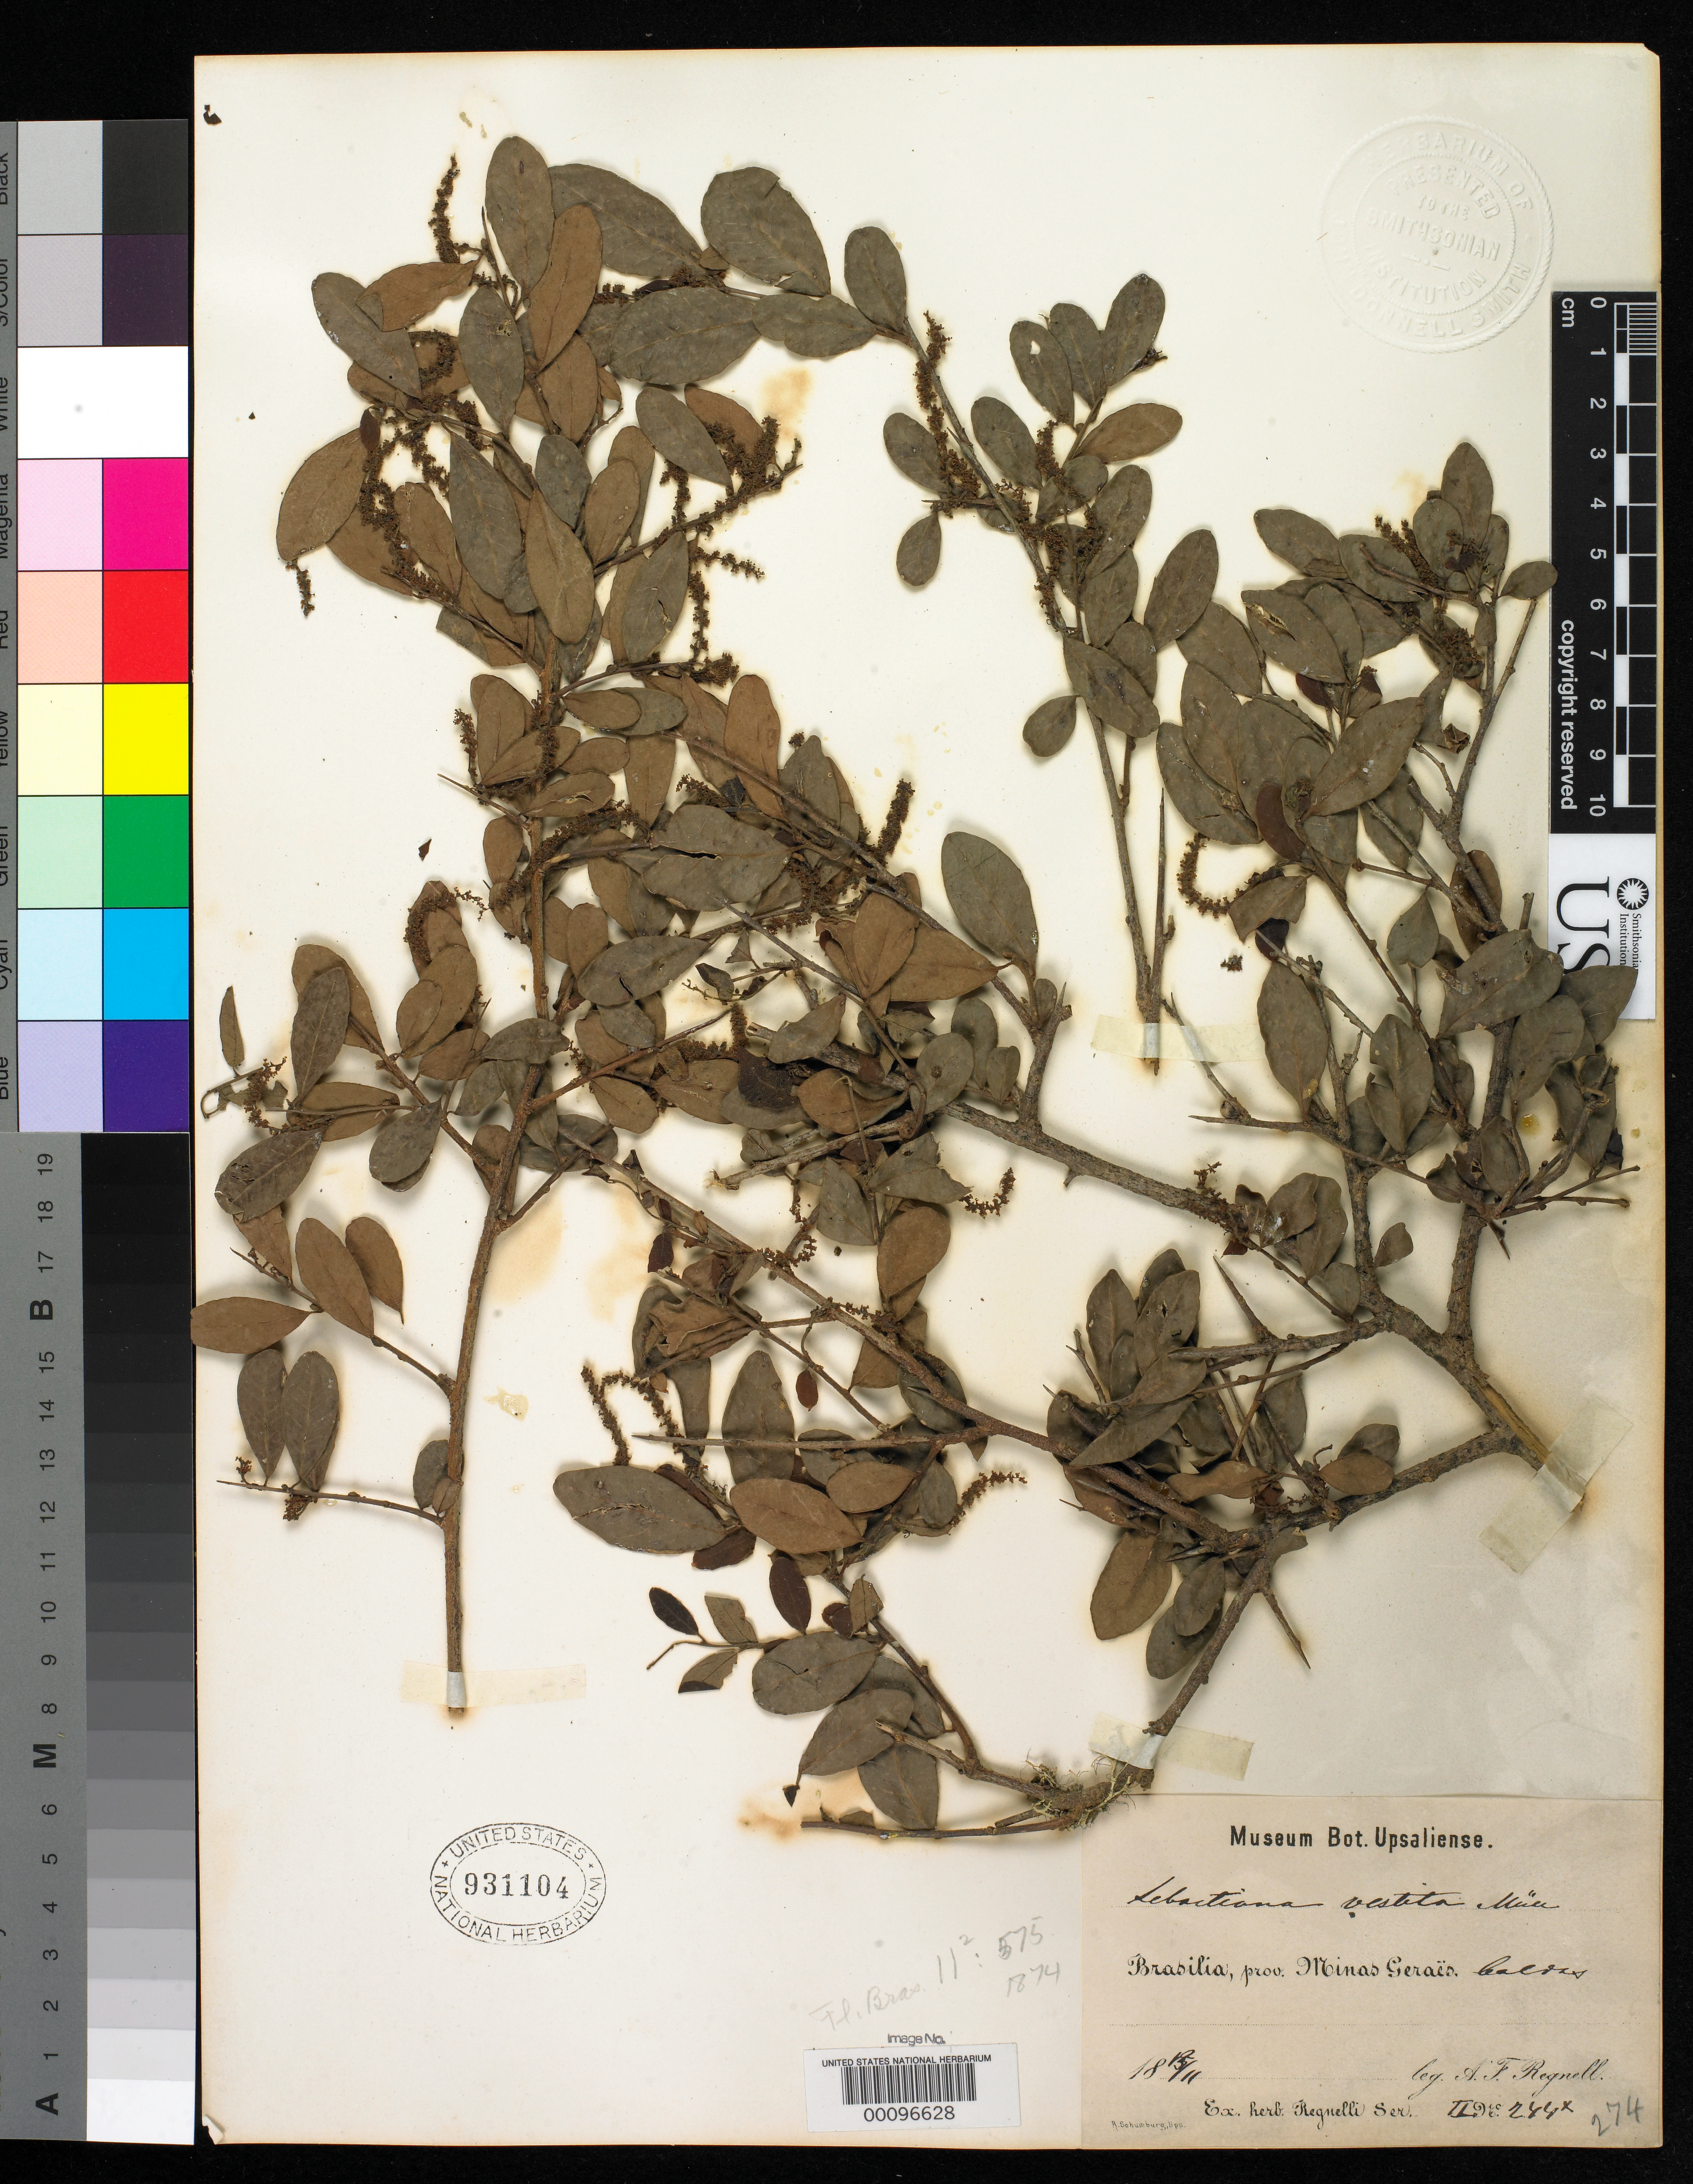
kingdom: Plantae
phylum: Tracheophyta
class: Magnoliopsida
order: Malpighiales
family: Euphorbiaceae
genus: Sebastiania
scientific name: Sebastiania vestita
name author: Müll. Arg. in Mart.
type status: Isotype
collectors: A. F. Regnell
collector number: II 244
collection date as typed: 13 Nov 18--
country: Brazil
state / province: Minas Gerais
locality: Near Caldas.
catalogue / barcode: US 931104